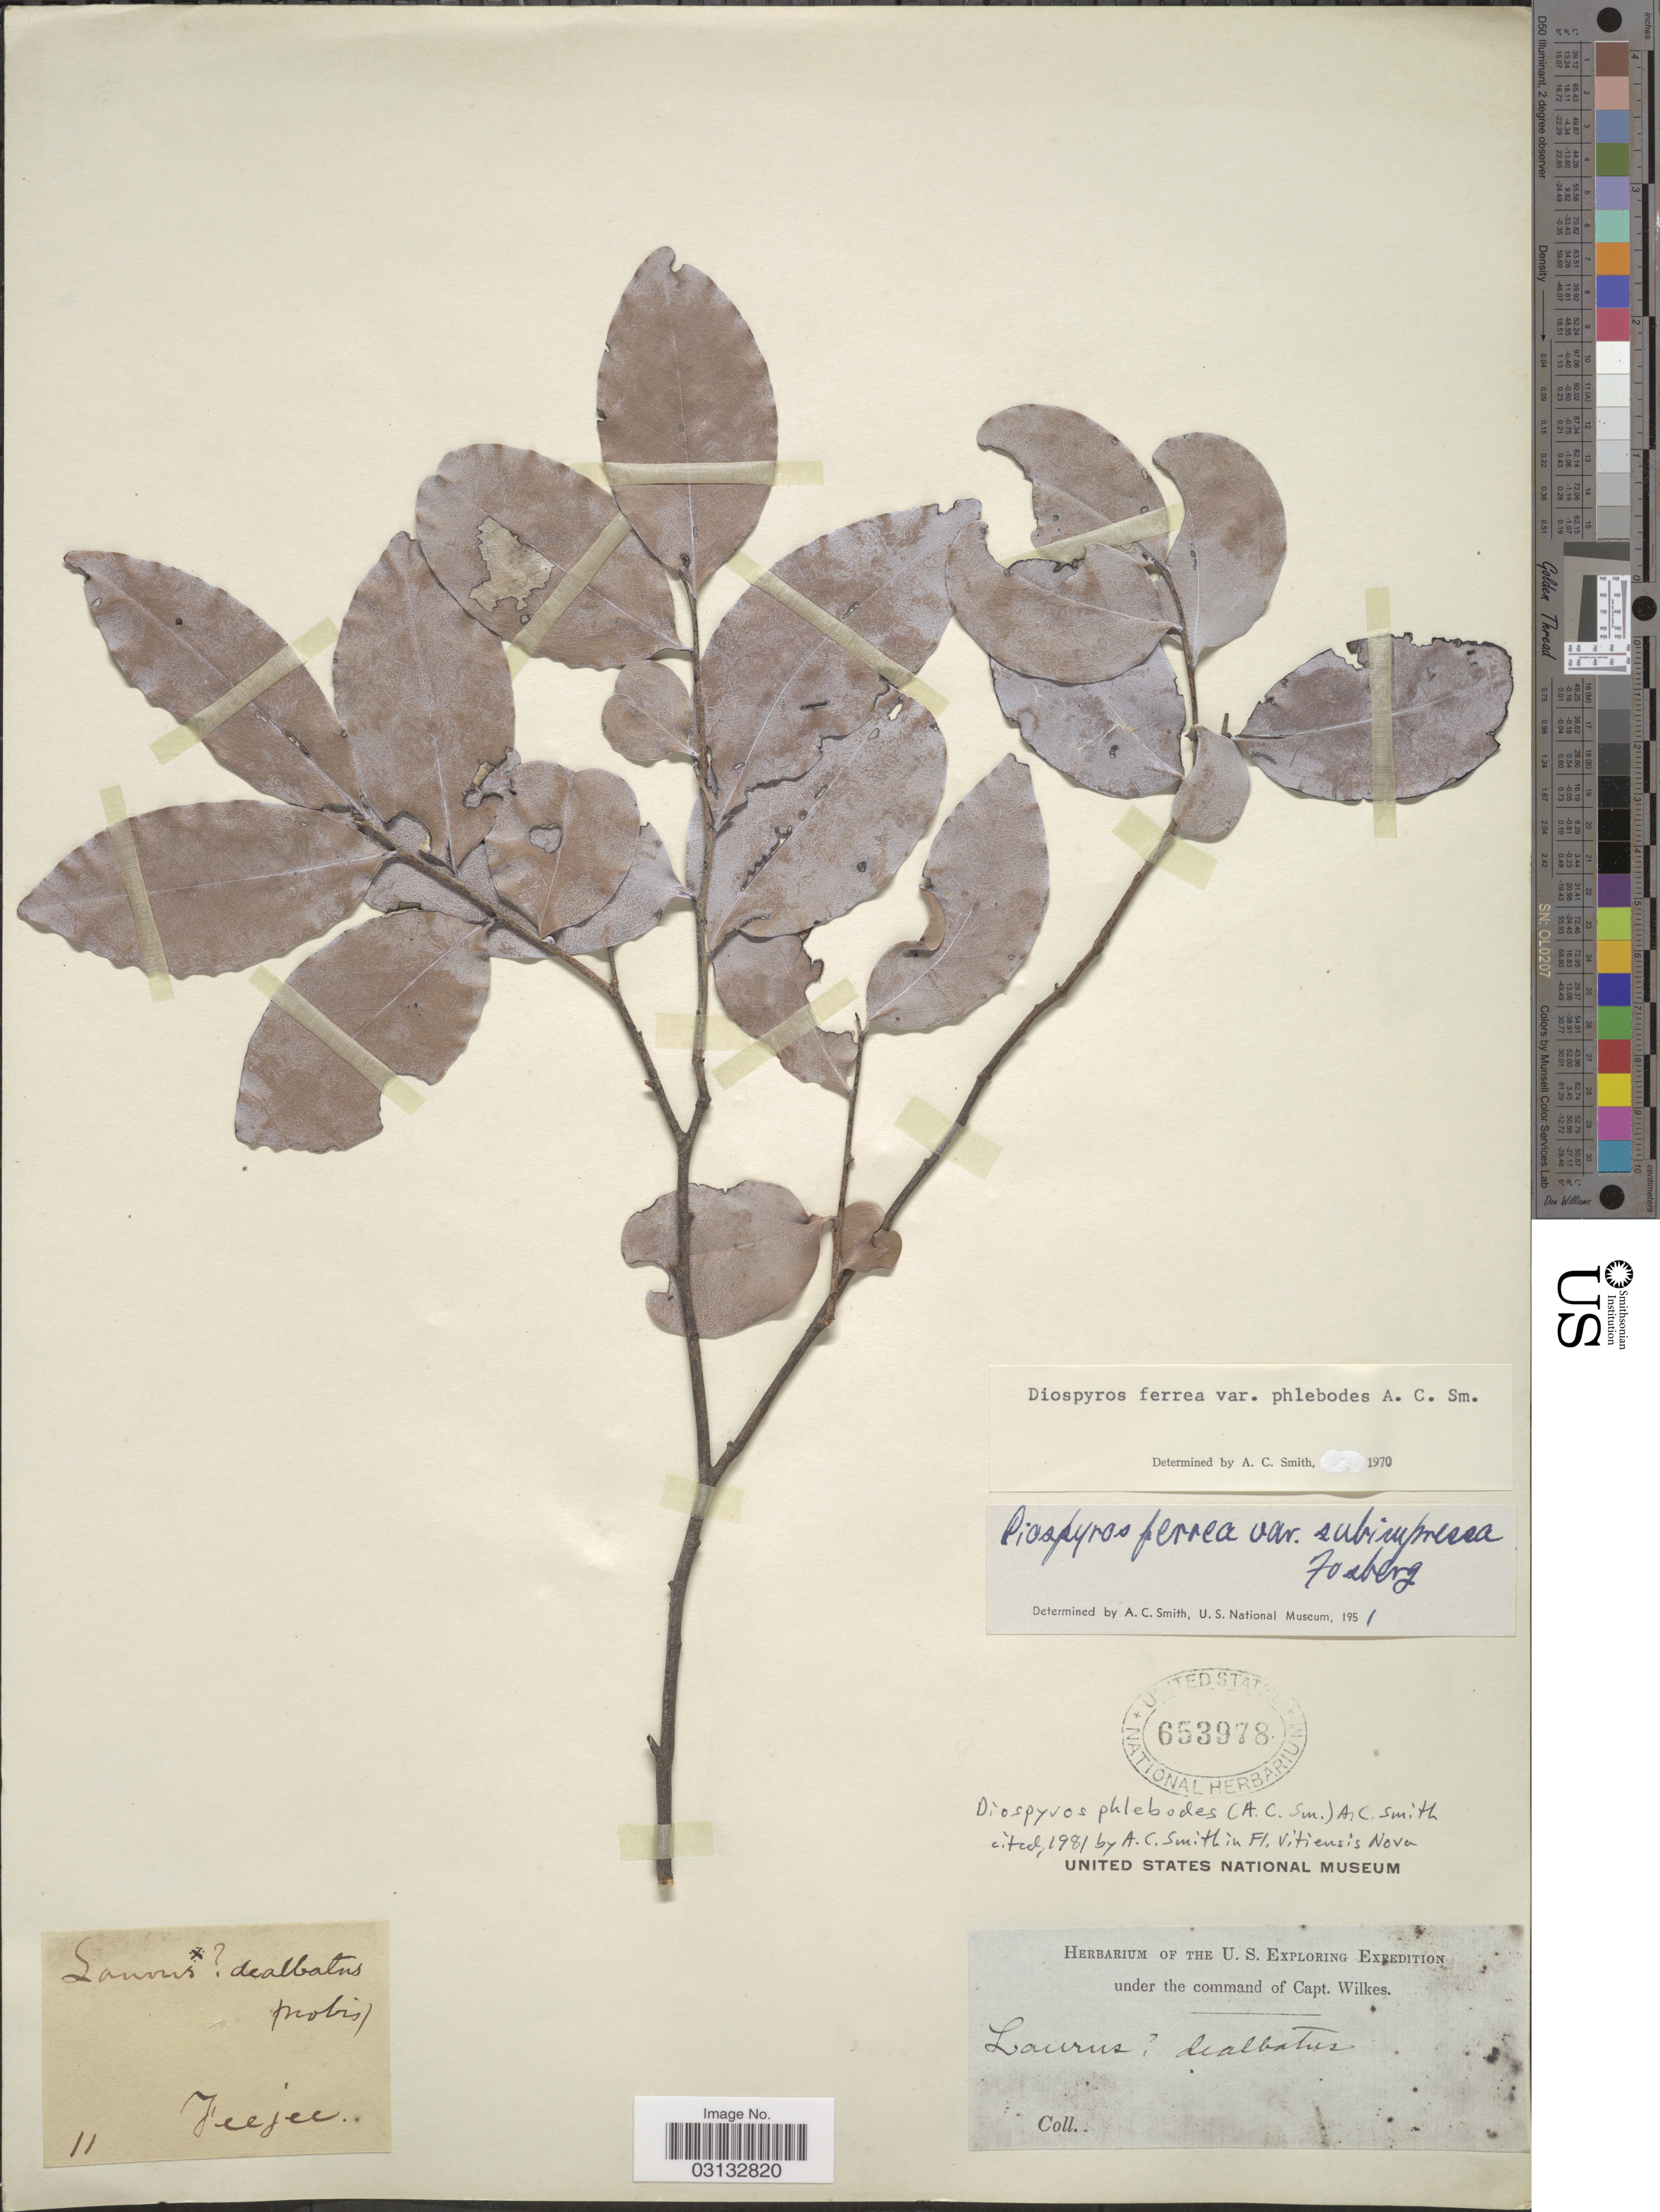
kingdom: Plantae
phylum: Tracheophyta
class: Magnoliopsida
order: Ericales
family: Ebenaceae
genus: Diospyros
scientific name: Diospyros phlebodes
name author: (A.C. Sm.) A.C. Sm.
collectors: Wilkes Explor. Exped.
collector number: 11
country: Fiji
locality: Feejee.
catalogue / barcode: US 653978